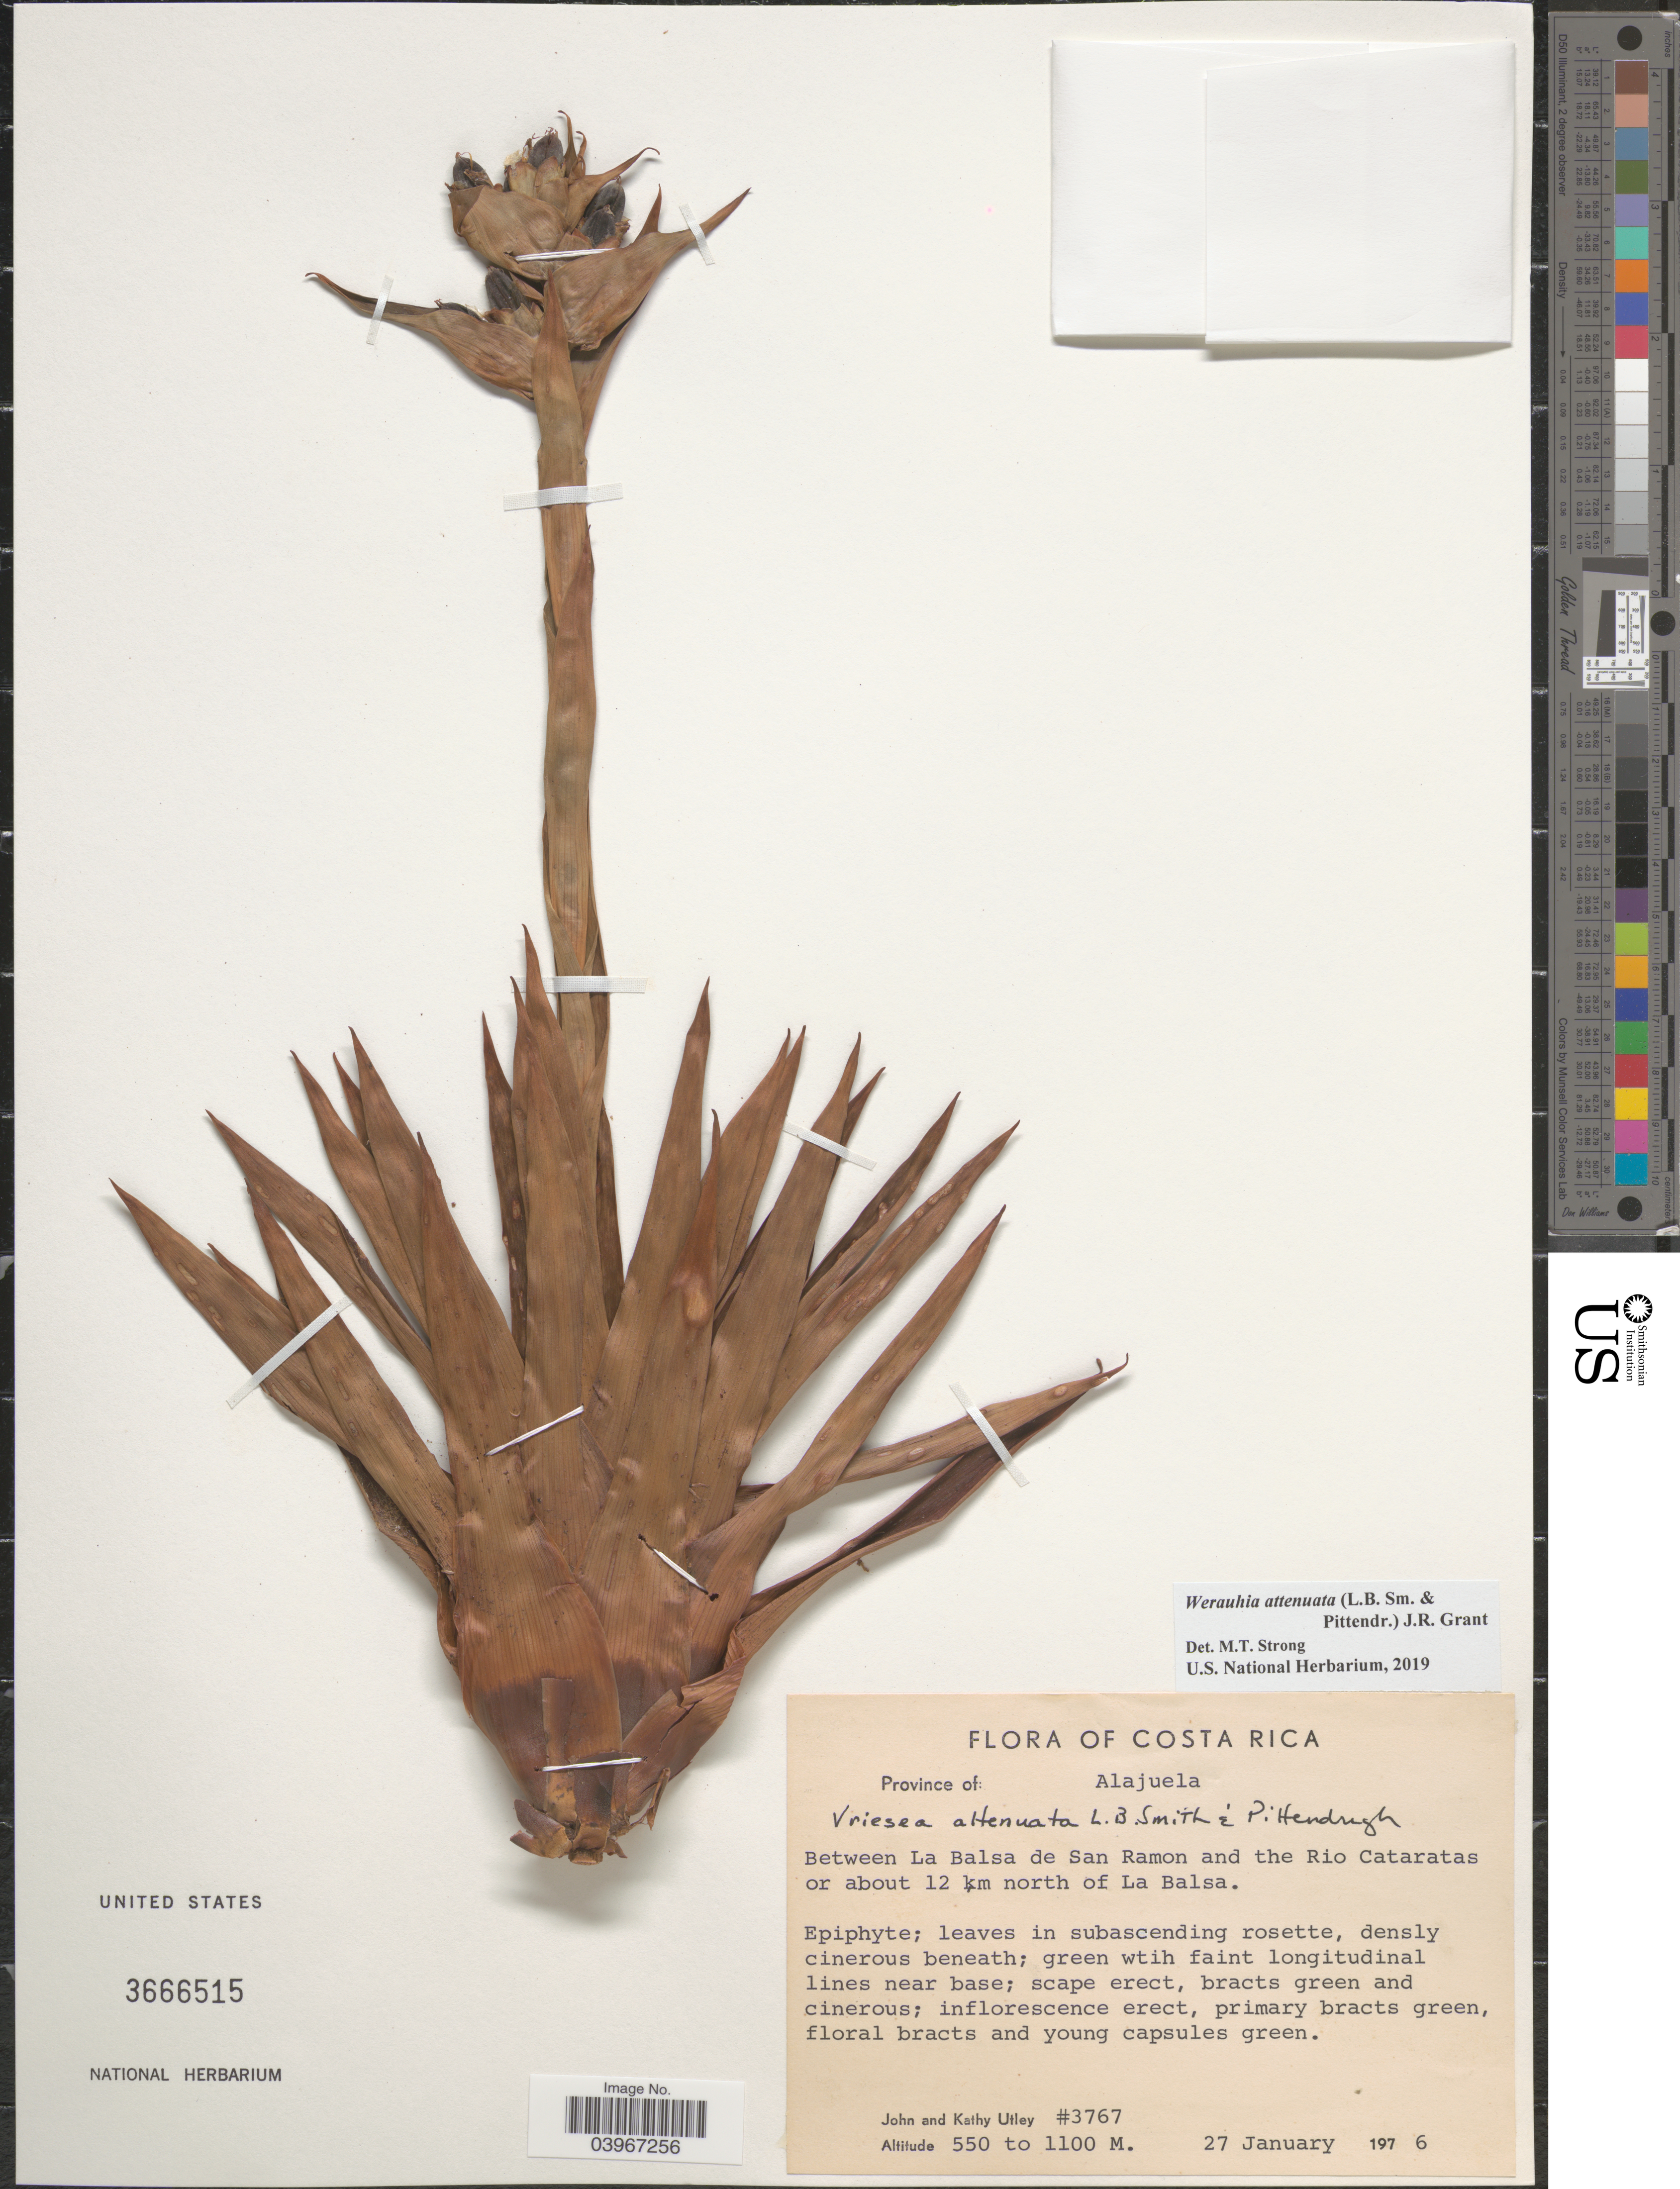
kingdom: Plantae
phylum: Tracheophyta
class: Liliopsida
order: Poales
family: Bromeliaceae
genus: Werauhia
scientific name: Werauhia attenuata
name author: (L.B. Sm. & Pittendr.) J.R. Grant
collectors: J. F. Utley & K. Burt-Utley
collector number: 3767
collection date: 1976-01-27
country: Costa Rica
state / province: Alajuela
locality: Between La Balsa de San Ramon and the Rio Cataratas or about 12 km north of La Balsa.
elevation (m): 550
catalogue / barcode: US 3666515